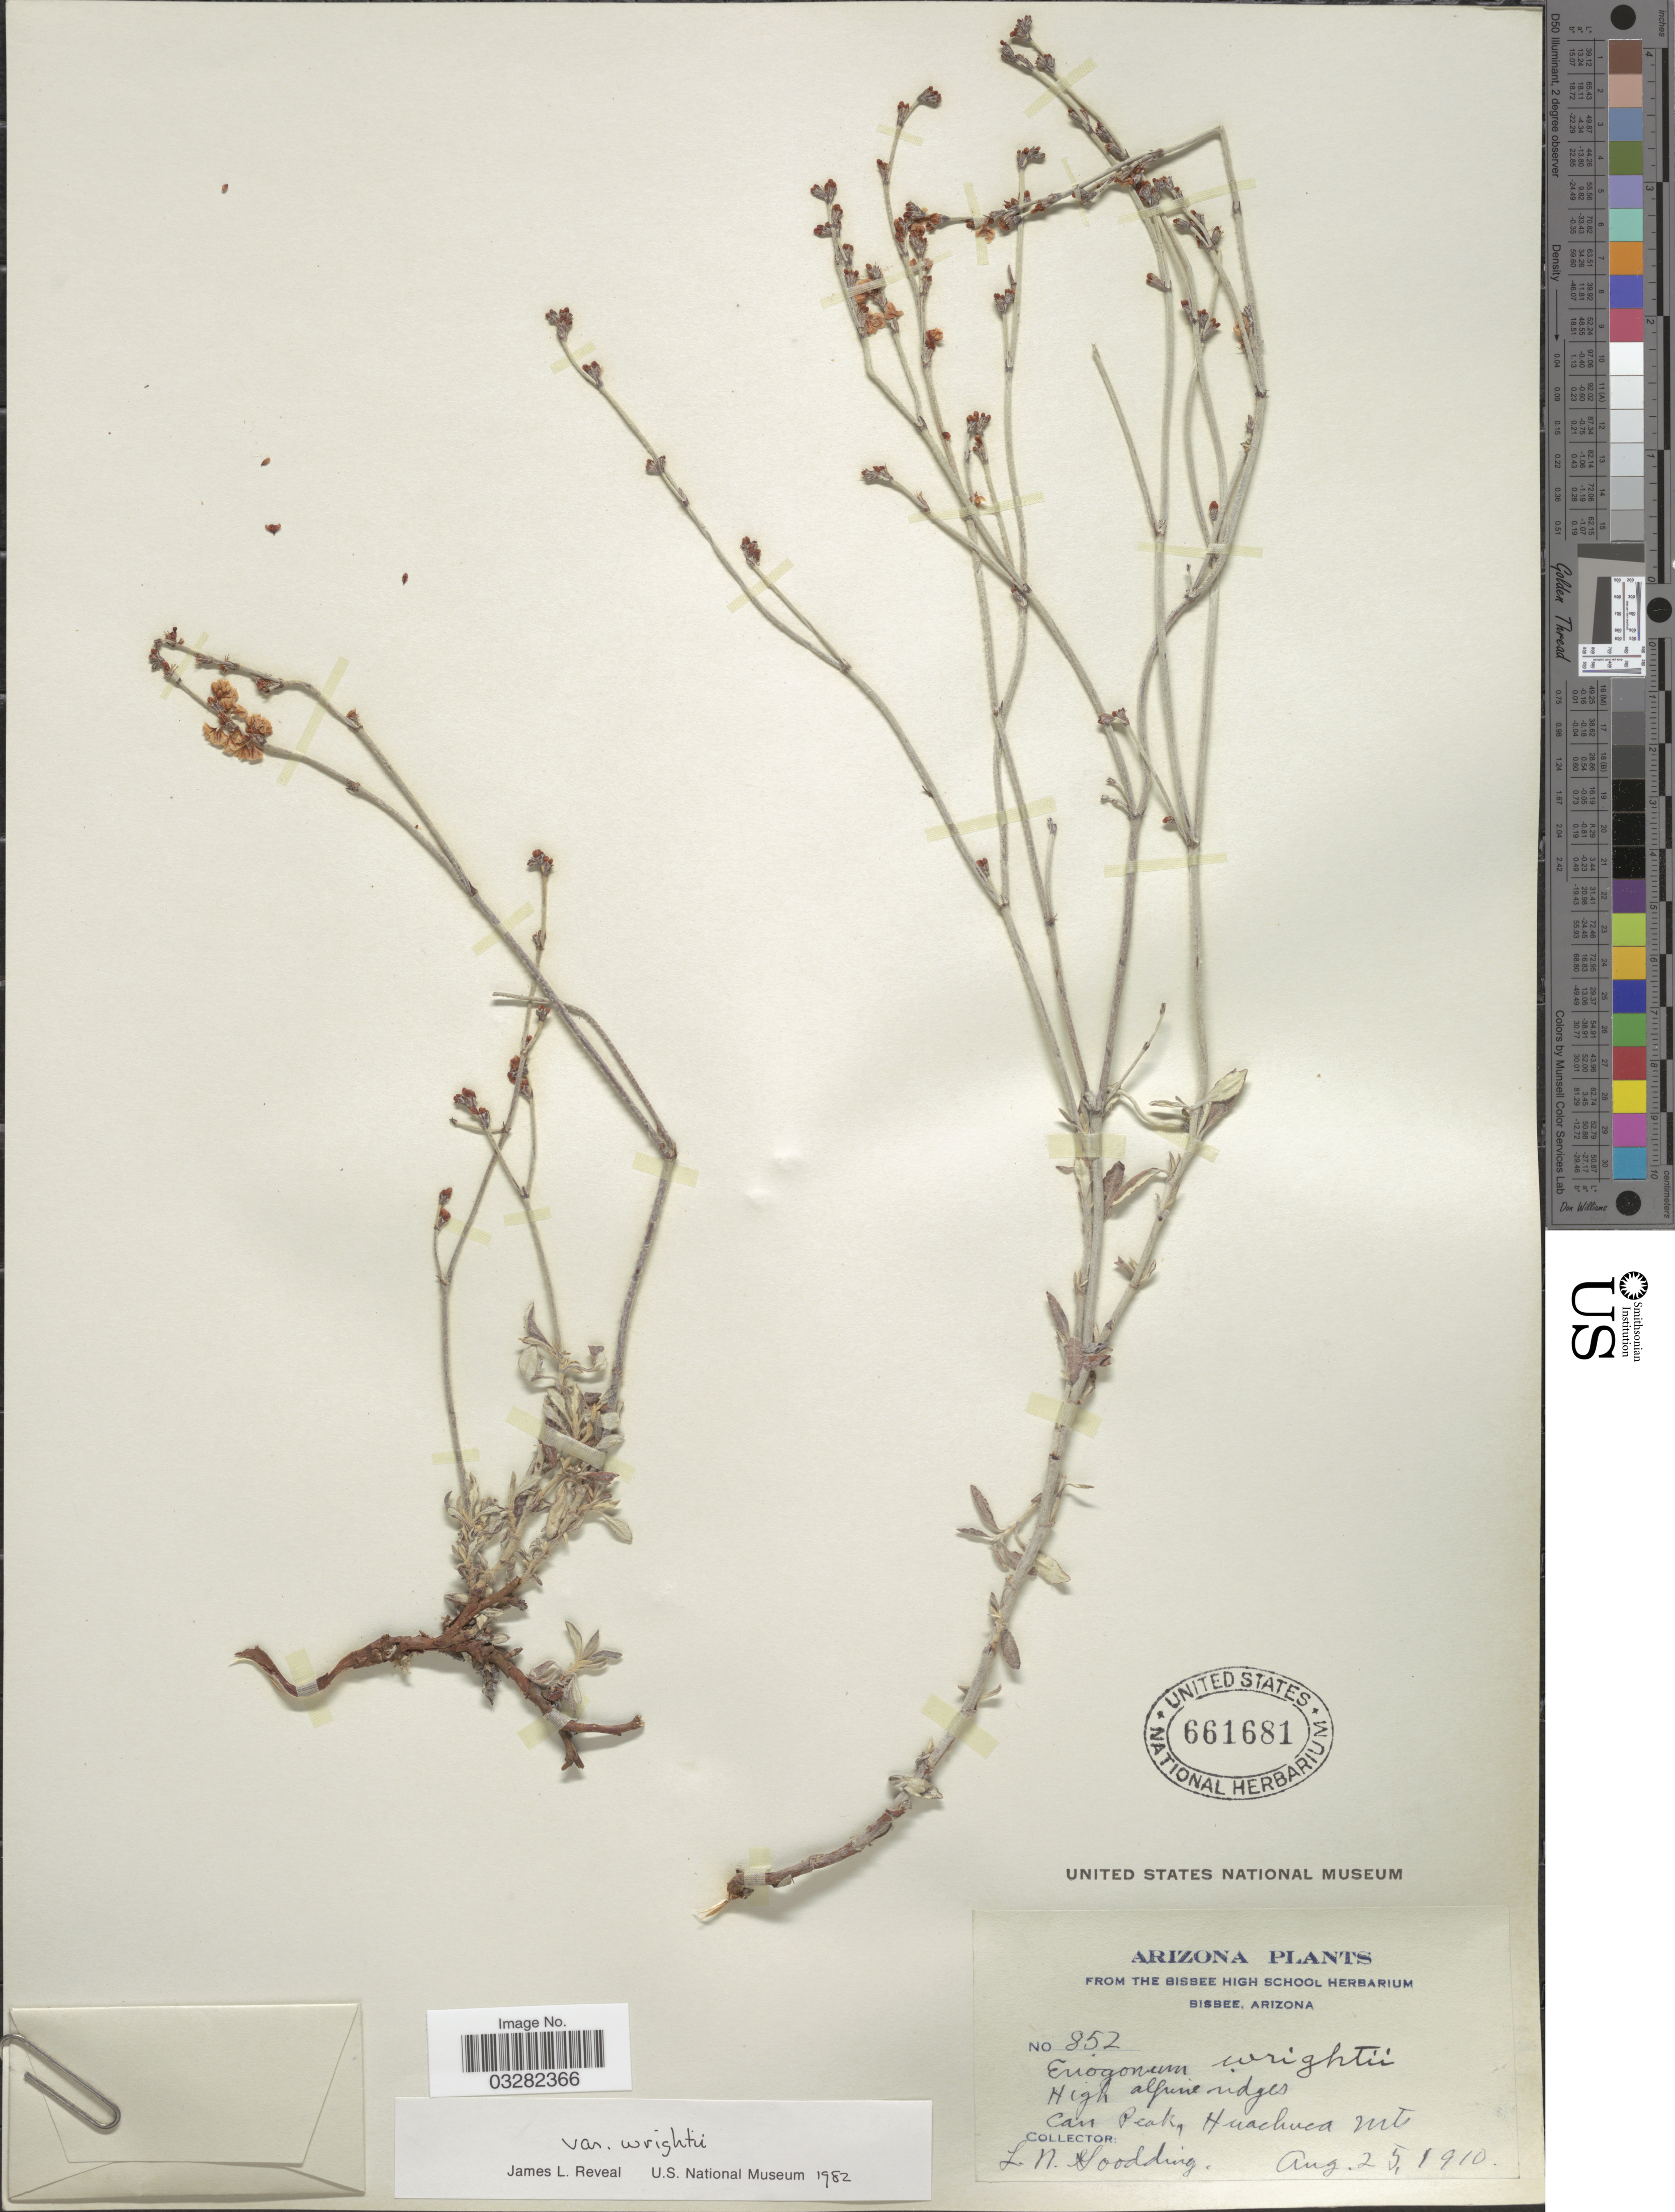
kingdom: Plantae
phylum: Tracheophyta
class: Magnoliopsida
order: Caryophyllales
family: Polygonaceae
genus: Eriogonum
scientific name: Eriogonum wrightii var. wrightii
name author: Torr. ex Benth.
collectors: L. Gooding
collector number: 852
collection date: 1910-08-25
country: United States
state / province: Arizona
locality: High alpine ridges Can Peak, Huachuca Mts.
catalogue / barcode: US 661681